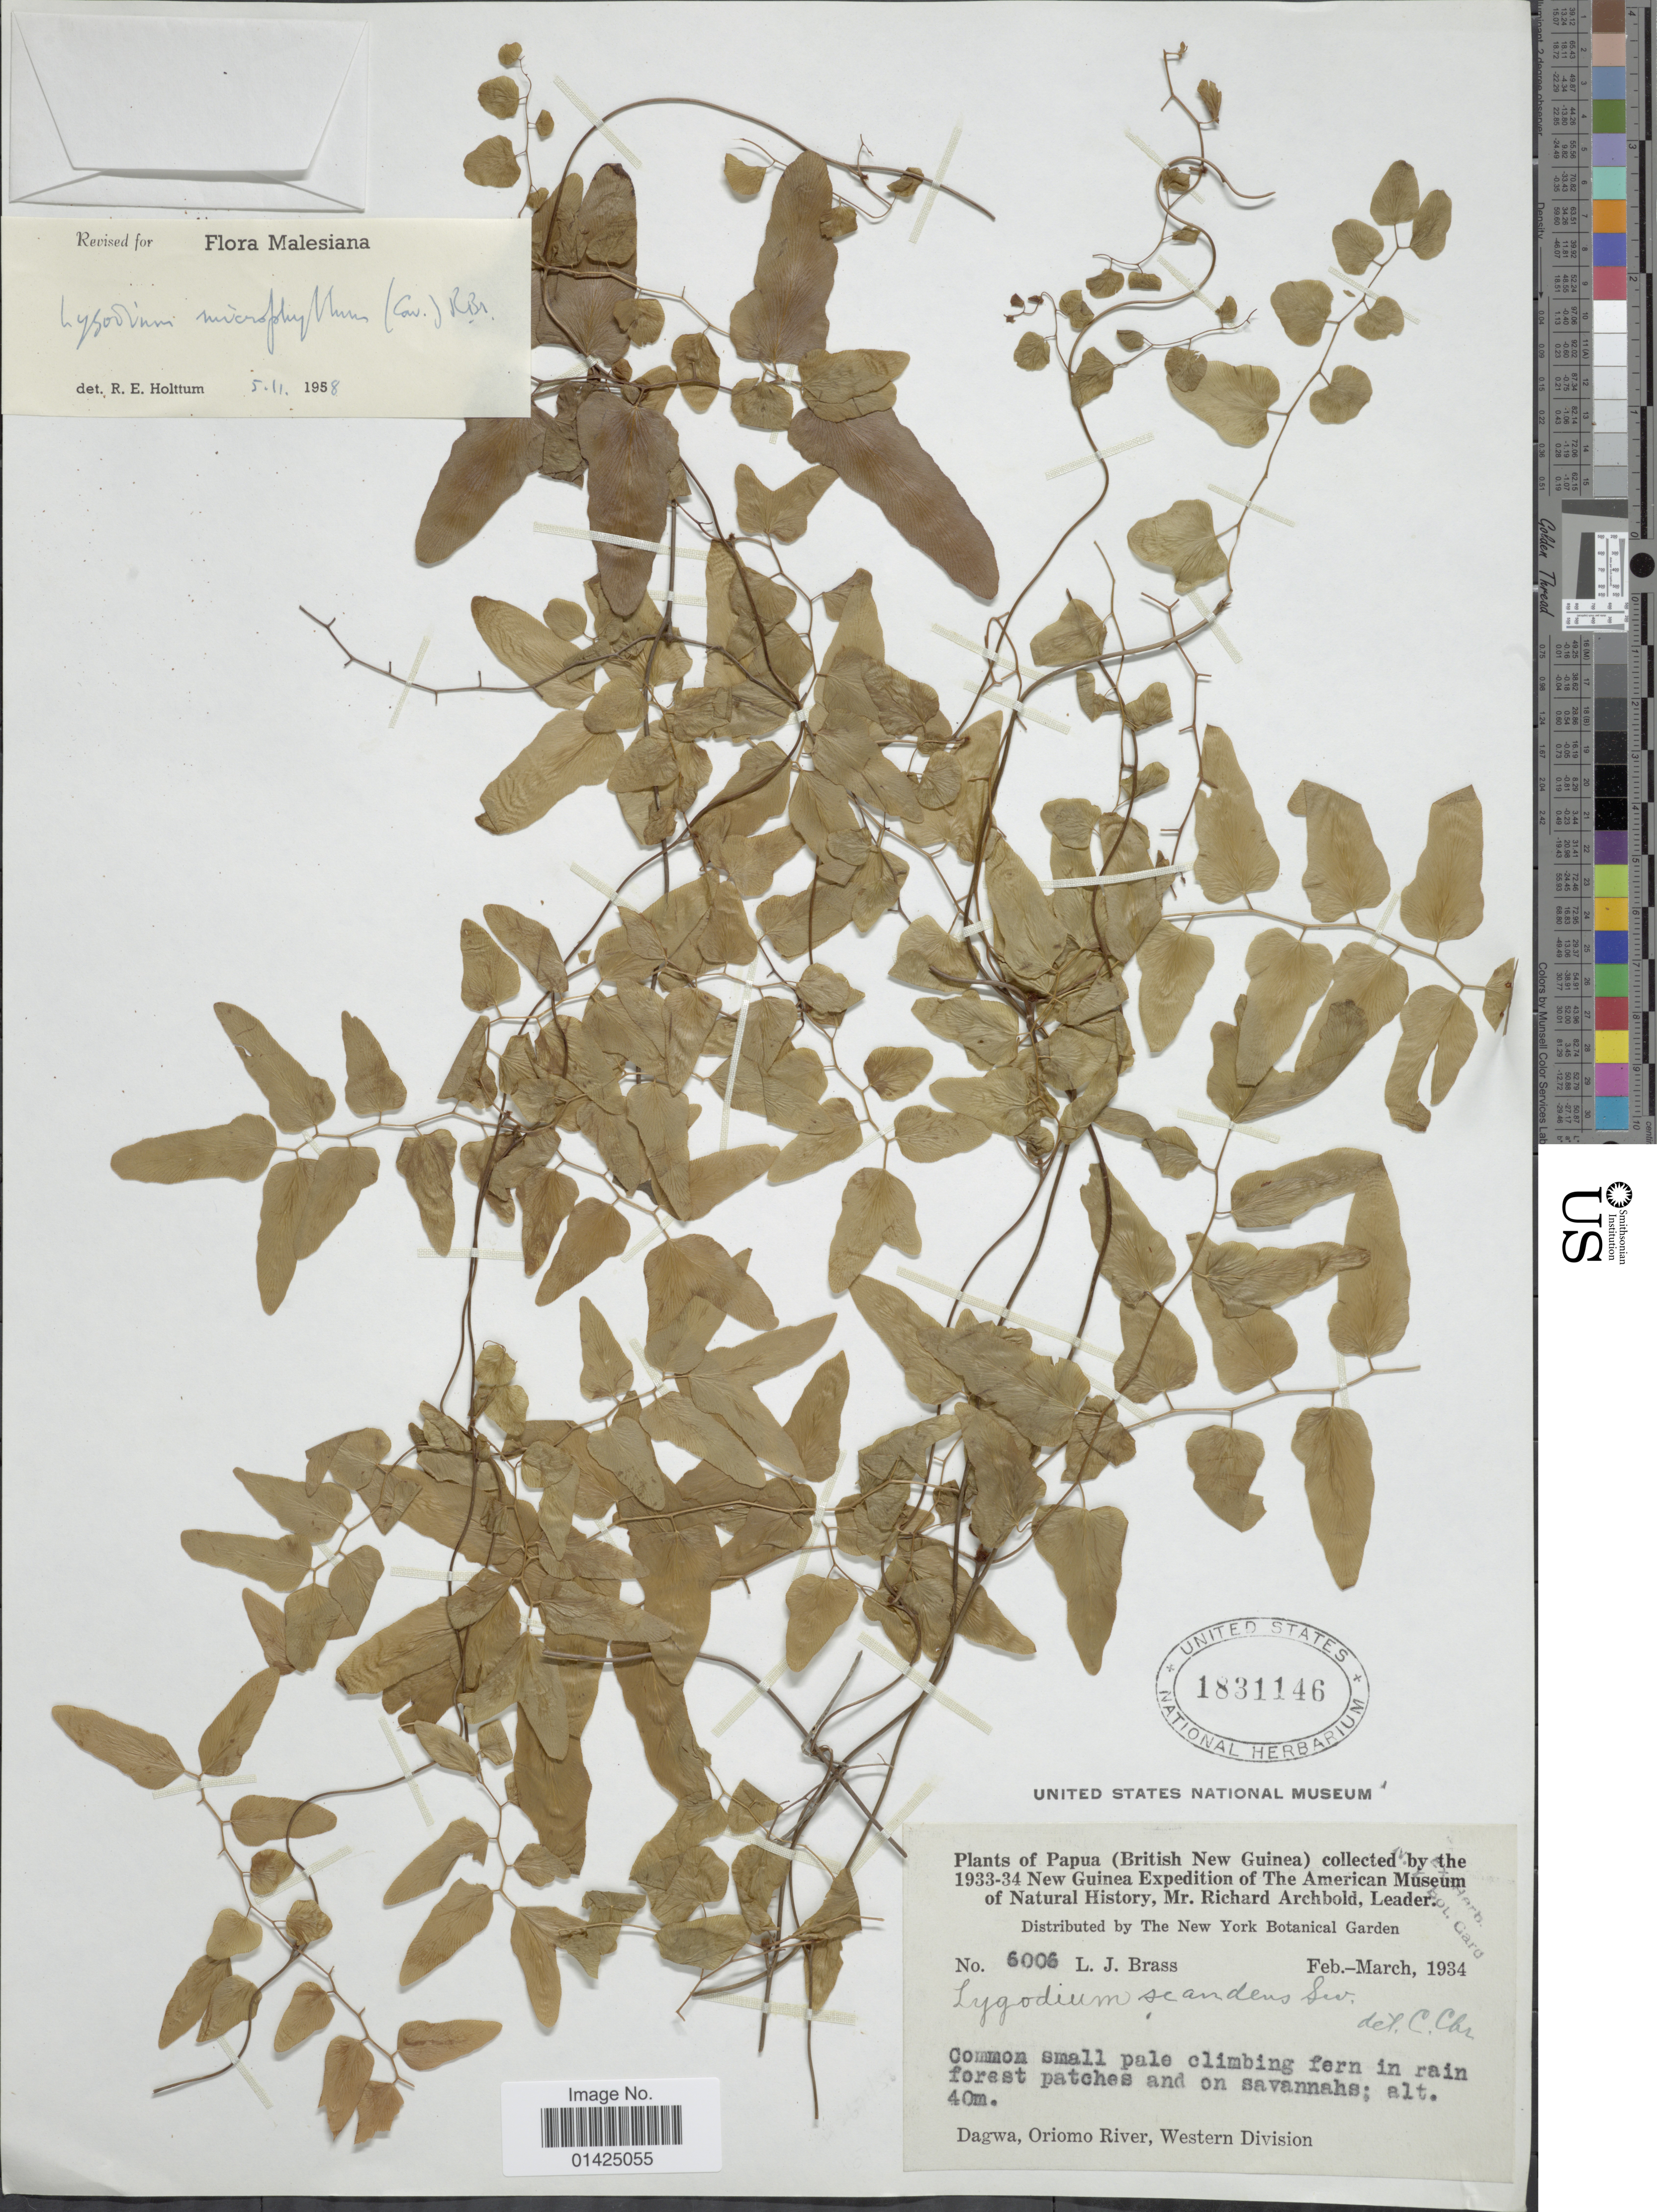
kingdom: Plantae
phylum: Tracheophyta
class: Polypodiopsida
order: Schizaeales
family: Lygodiaceae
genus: Lygodium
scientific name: Lygodium microphyllum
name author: (Cav.) R. Br.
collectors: L. J. Brass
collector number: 6006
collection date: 1934-02/1934-03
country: Indonesia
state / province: Papua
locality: Dagwa, Oriomo River, Western Division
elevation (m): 40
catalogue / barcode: US 1831146